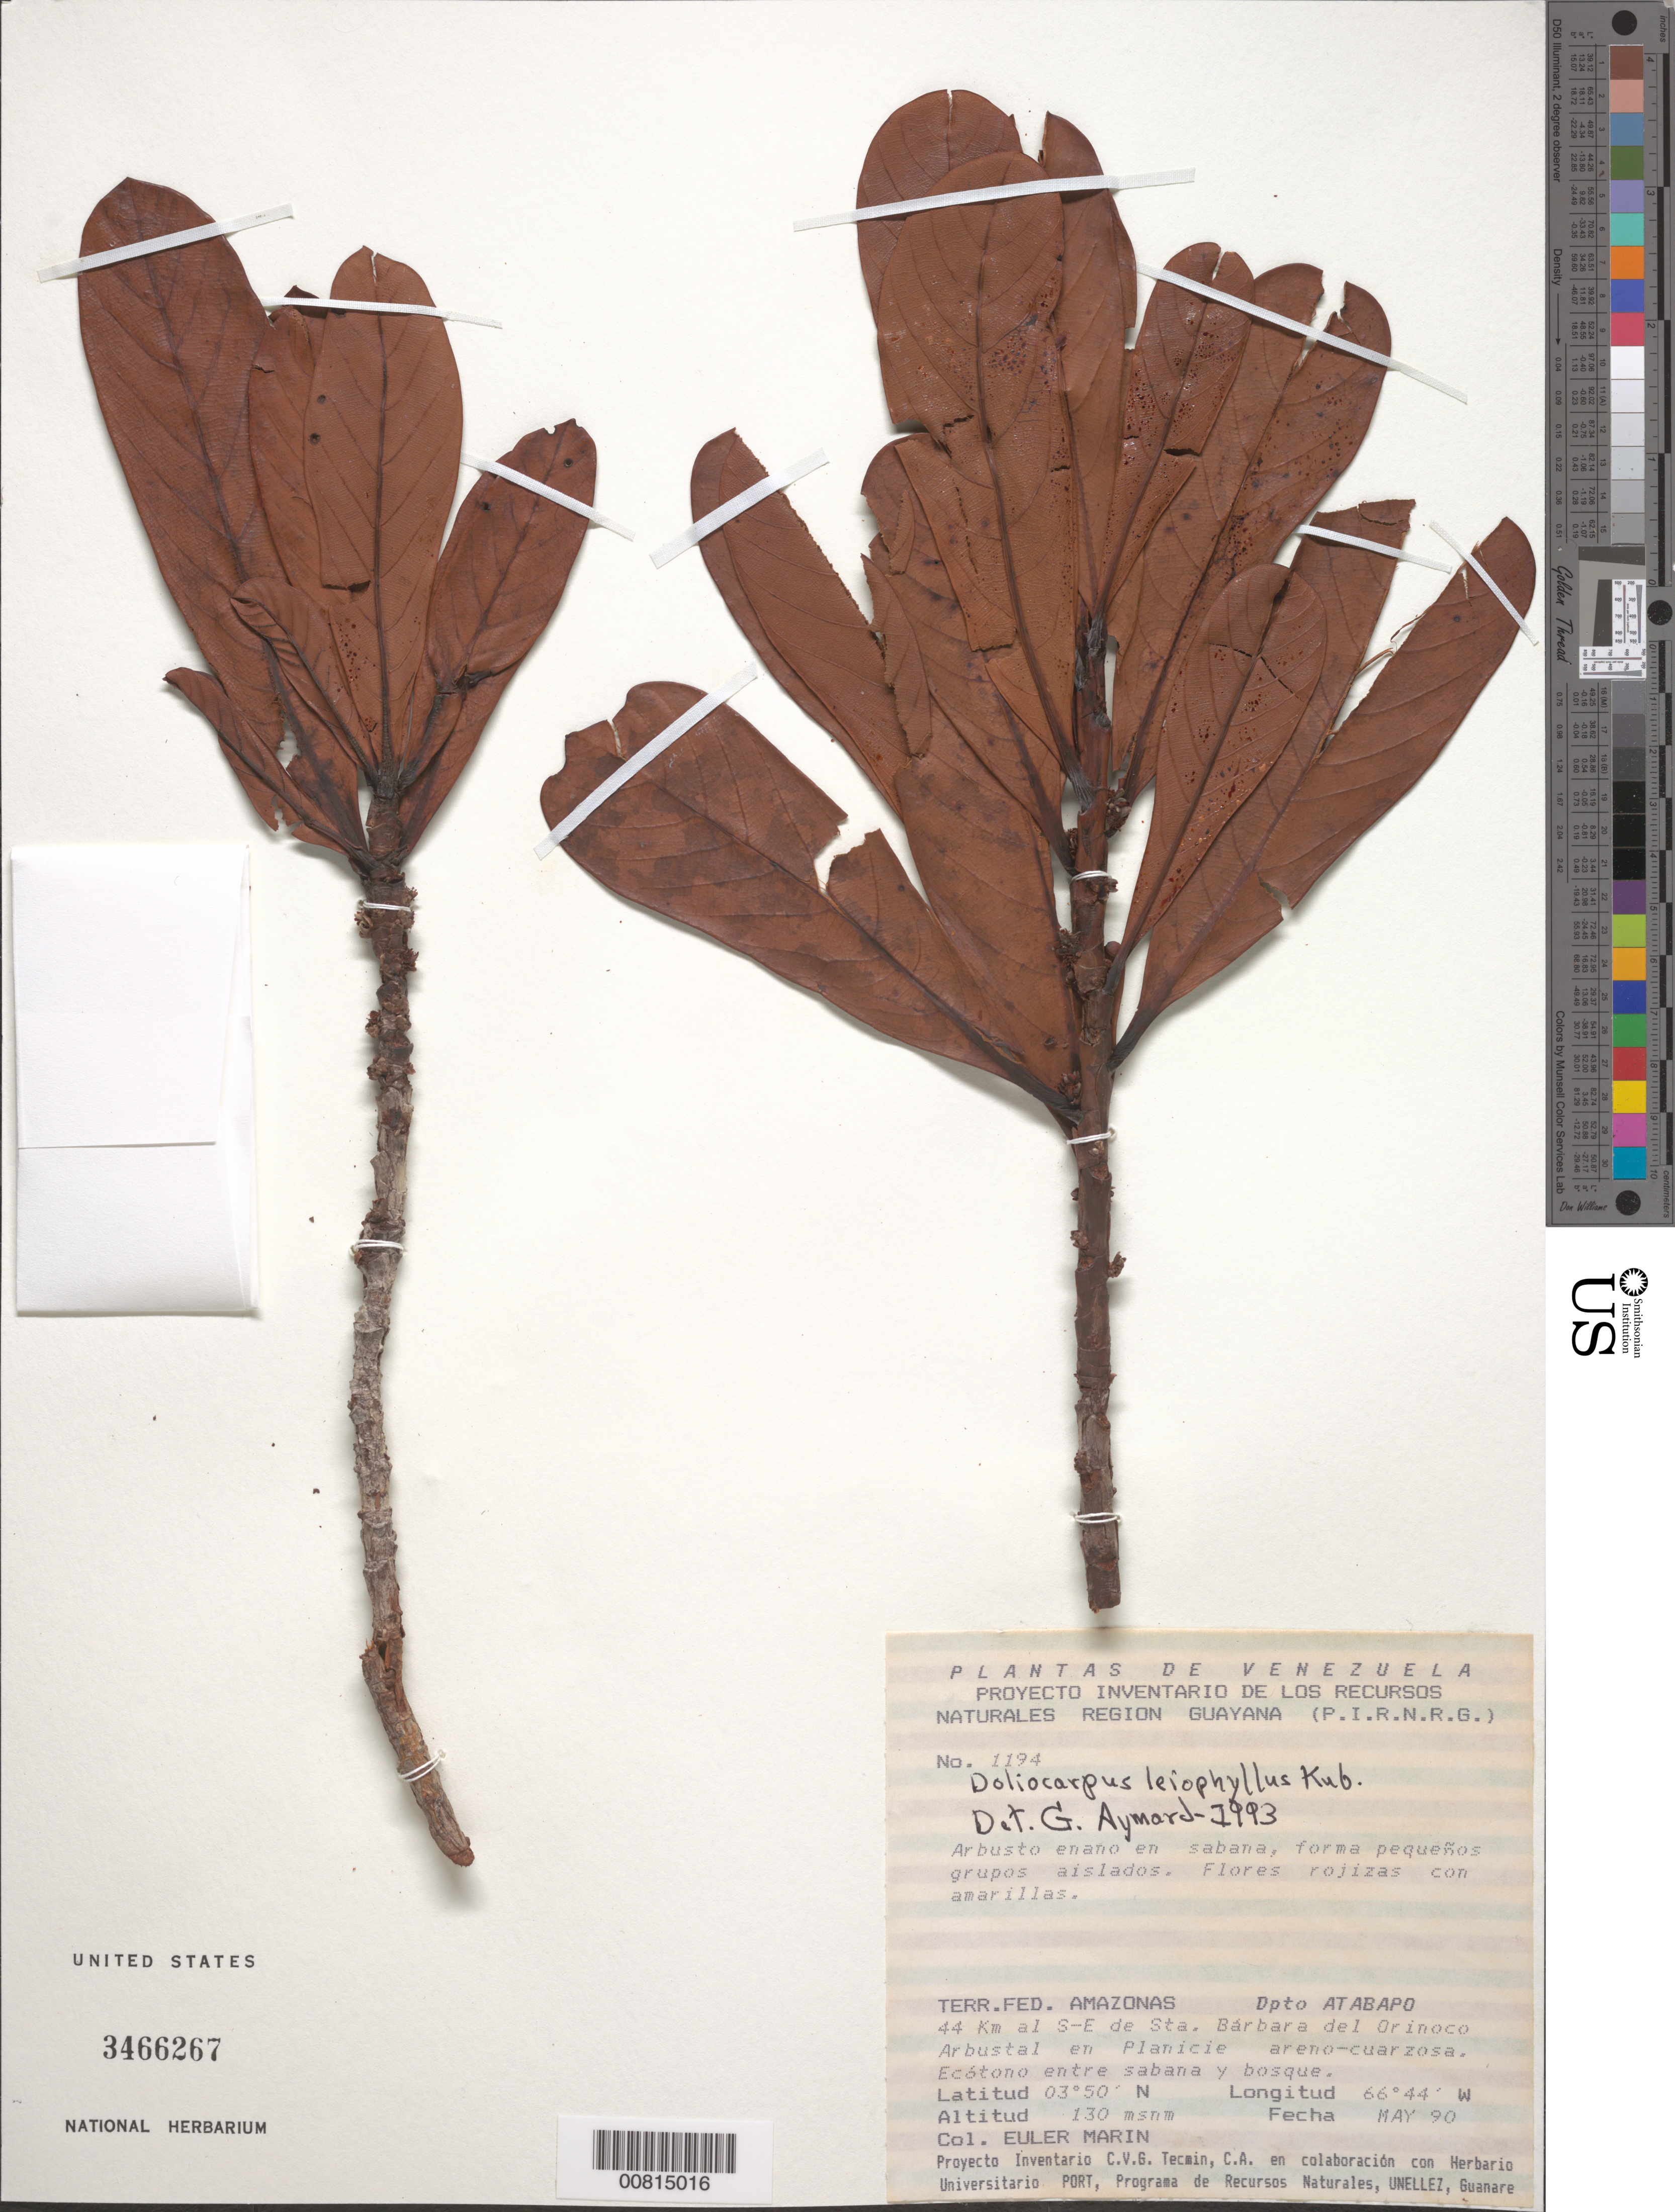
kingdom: Plantae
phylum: Tracheophyta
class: Magnoliopsida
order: Dilleniales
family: Dilleniaceae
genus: Doliocarpus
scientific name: Doliocarpus leiophyllus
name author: Kubitzki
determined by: Aymard C., G. A., (PORT), Univ. Nac. Exp. de los Llanos Ezequiel Zamora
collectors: E. Marin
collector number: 1194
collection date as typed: May-90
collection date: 1990-05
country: Venezuela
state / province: Amazonas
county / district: Atabapo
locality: Santa Barbara del Orinoco, 44 km al SE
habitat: Arbustal en planicie areno-cuarzosa; ecótono entre sabana y bosque; en sabana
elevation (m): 130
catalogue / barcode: US 3466267